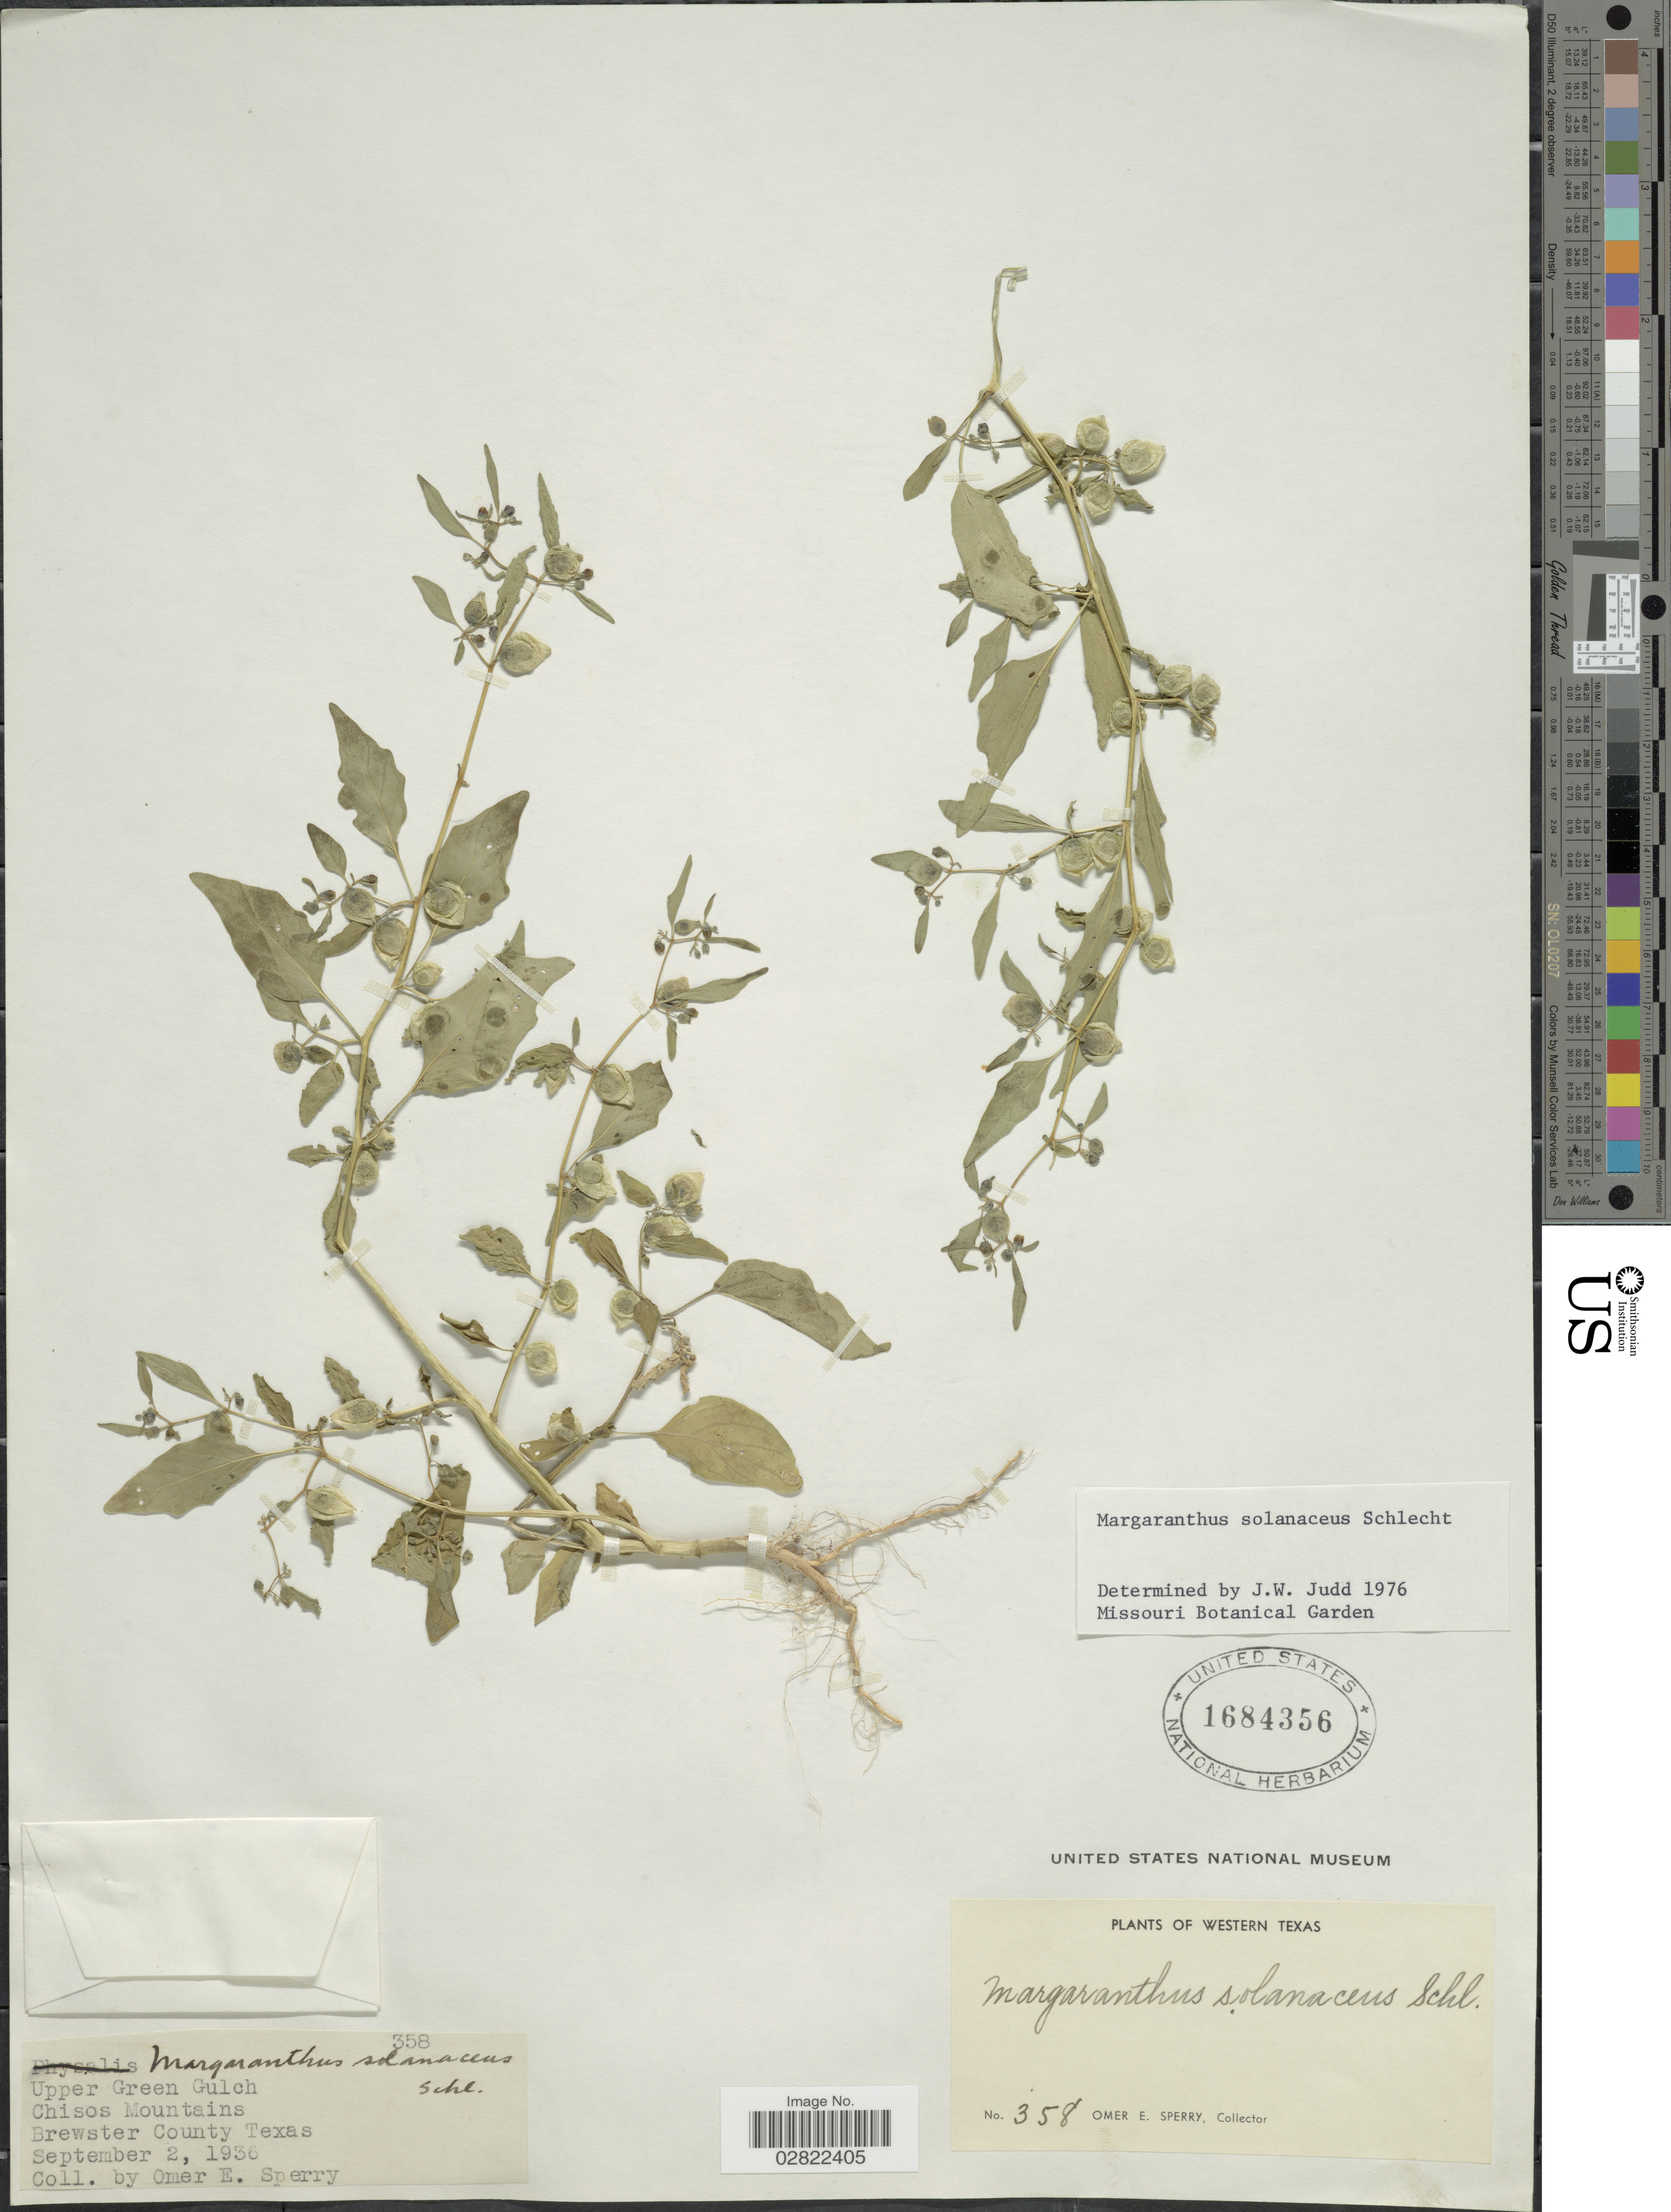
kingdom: Plantae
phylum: Tracheophyta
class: Magnoliopsida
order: Solanales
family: Solanaceae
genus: Margaranthus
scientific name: Margaranthus solanaceus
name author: Schltdl.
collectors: O. E. Sperry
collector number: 358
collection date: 1936-09-02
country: United States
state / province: Texas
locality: Upper Green Gulch, Chisos Mountains, Brewster County.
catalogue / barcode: US 1684356